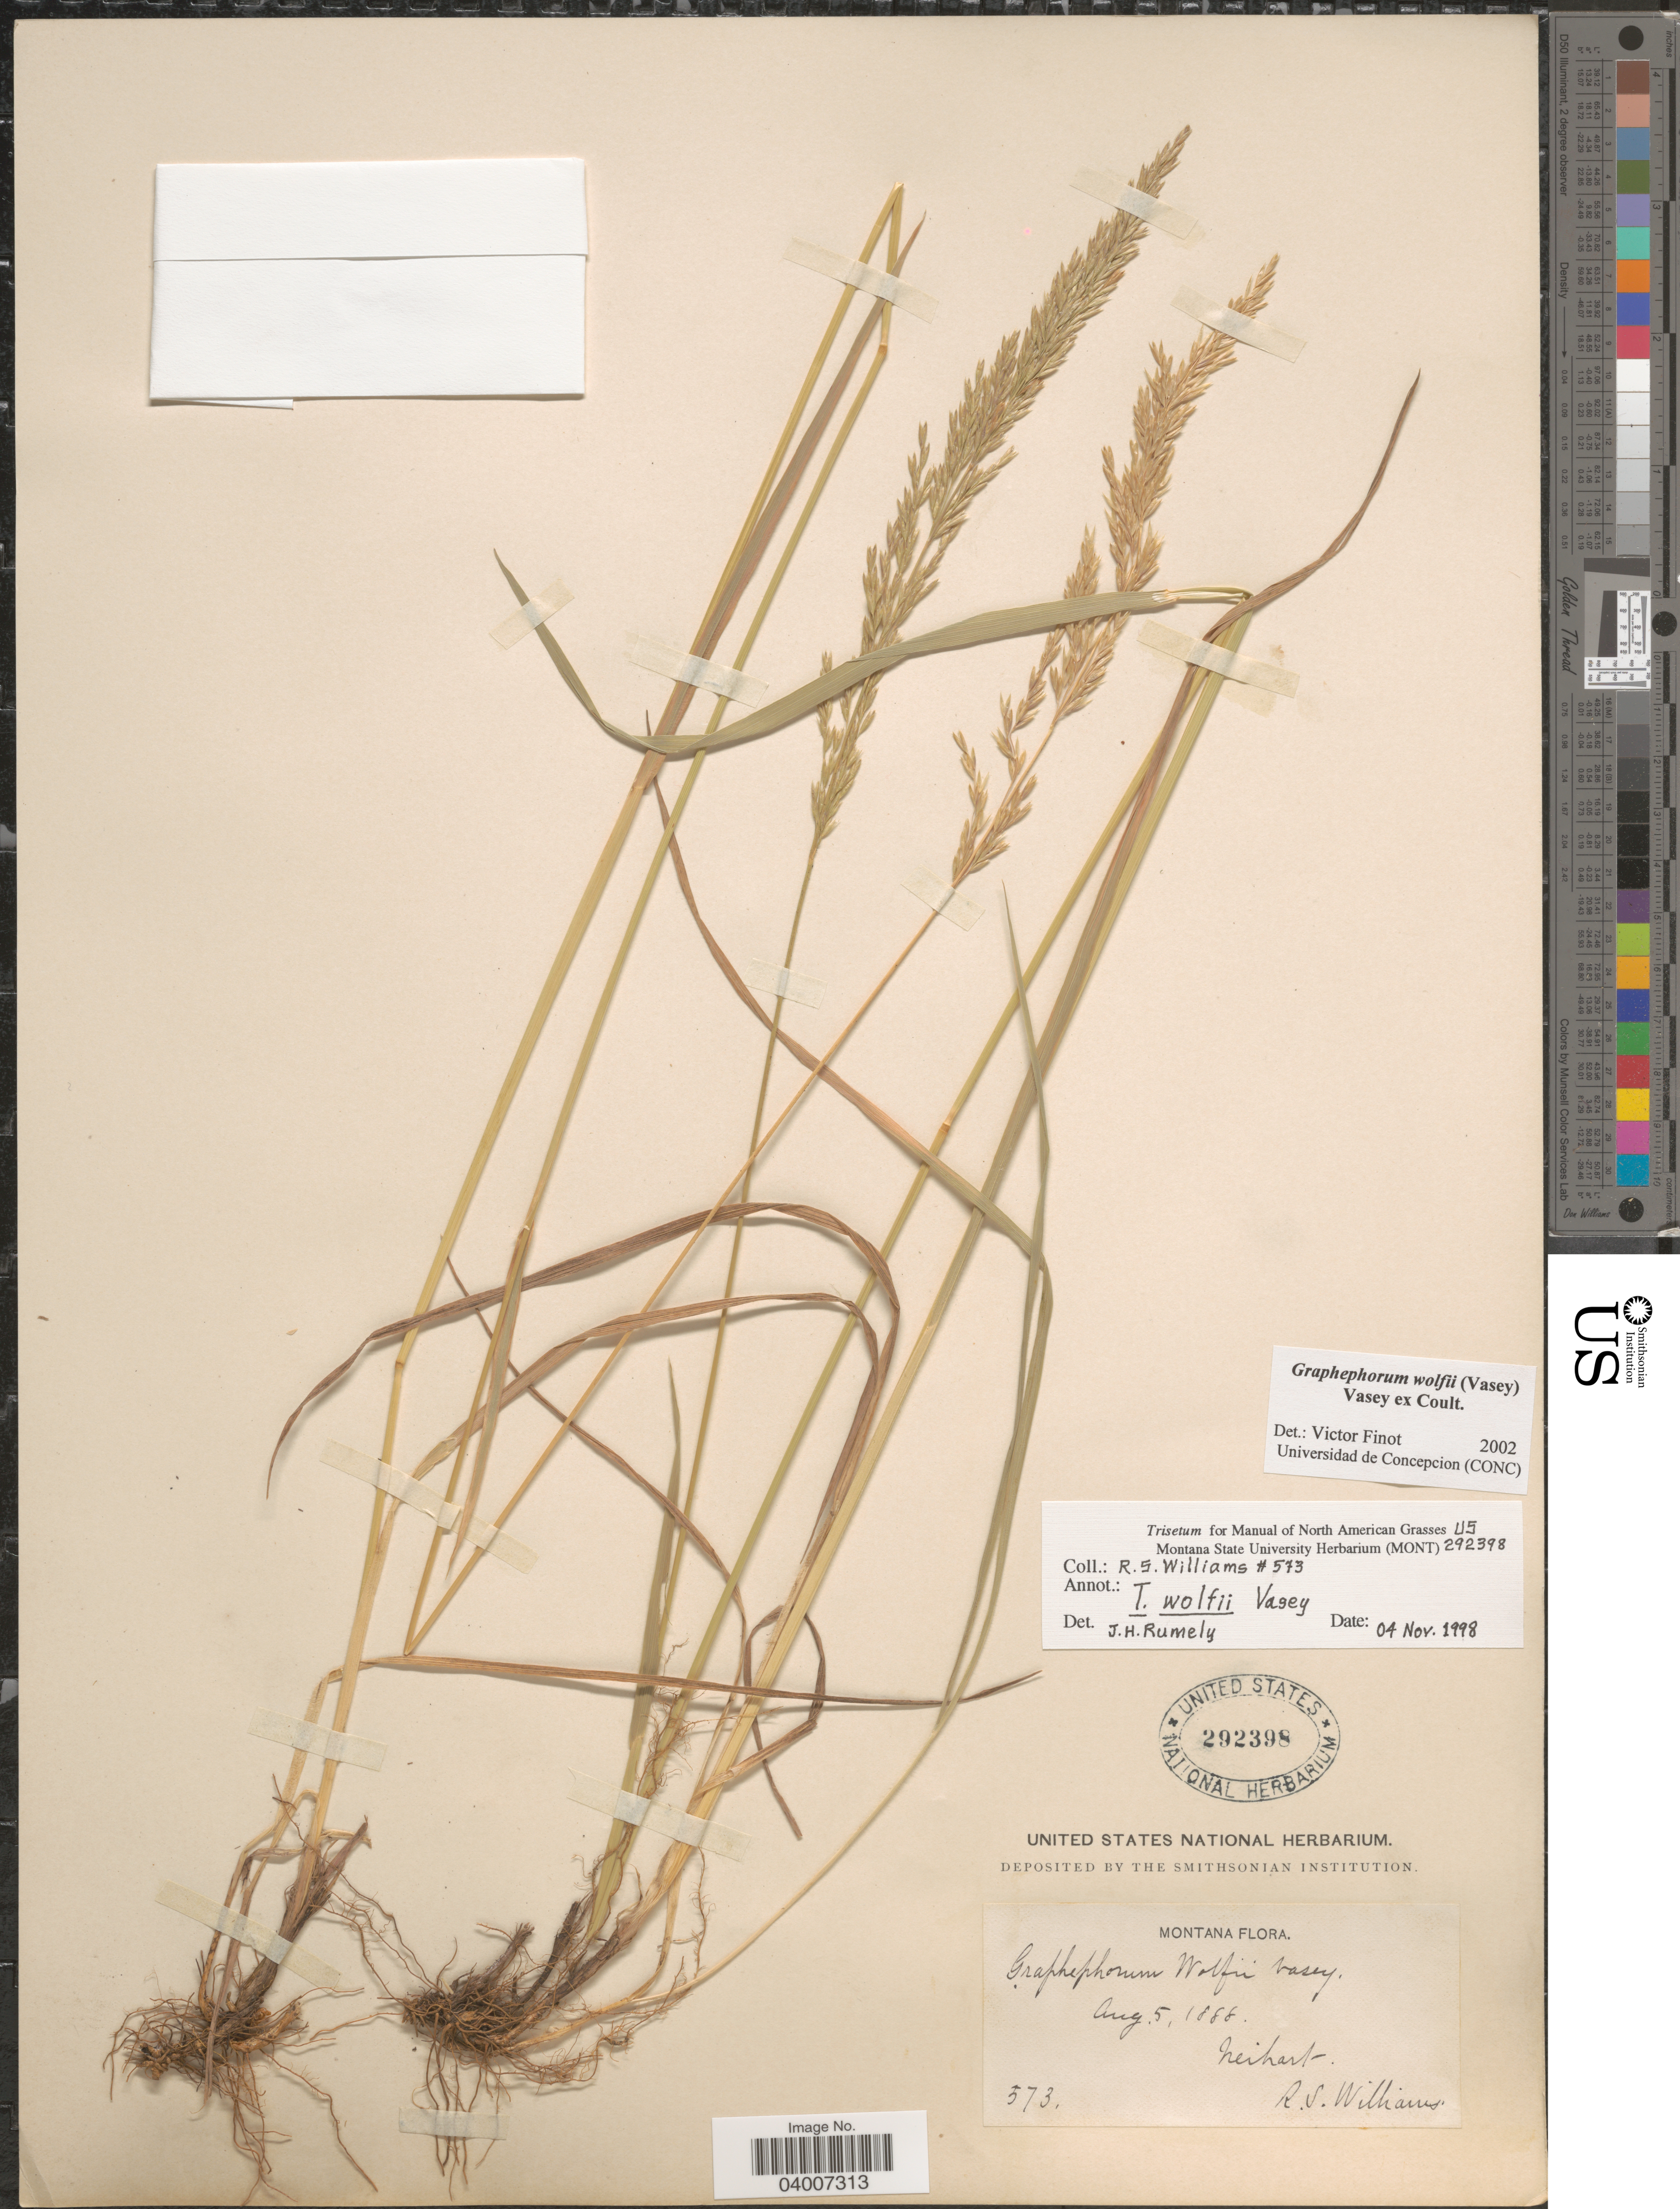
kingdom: Plantae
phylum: Tracheophyta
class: Liliopsida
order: Poales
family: Poaceae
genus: Graphephorum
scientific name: Graphephorum wolfii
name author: (E. Fourn.) Vasey ex Coult.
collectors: R. S. Williams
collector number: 573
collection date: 1888-08-05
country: United States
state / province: Montana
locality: Neihart.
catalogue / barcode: US 292398